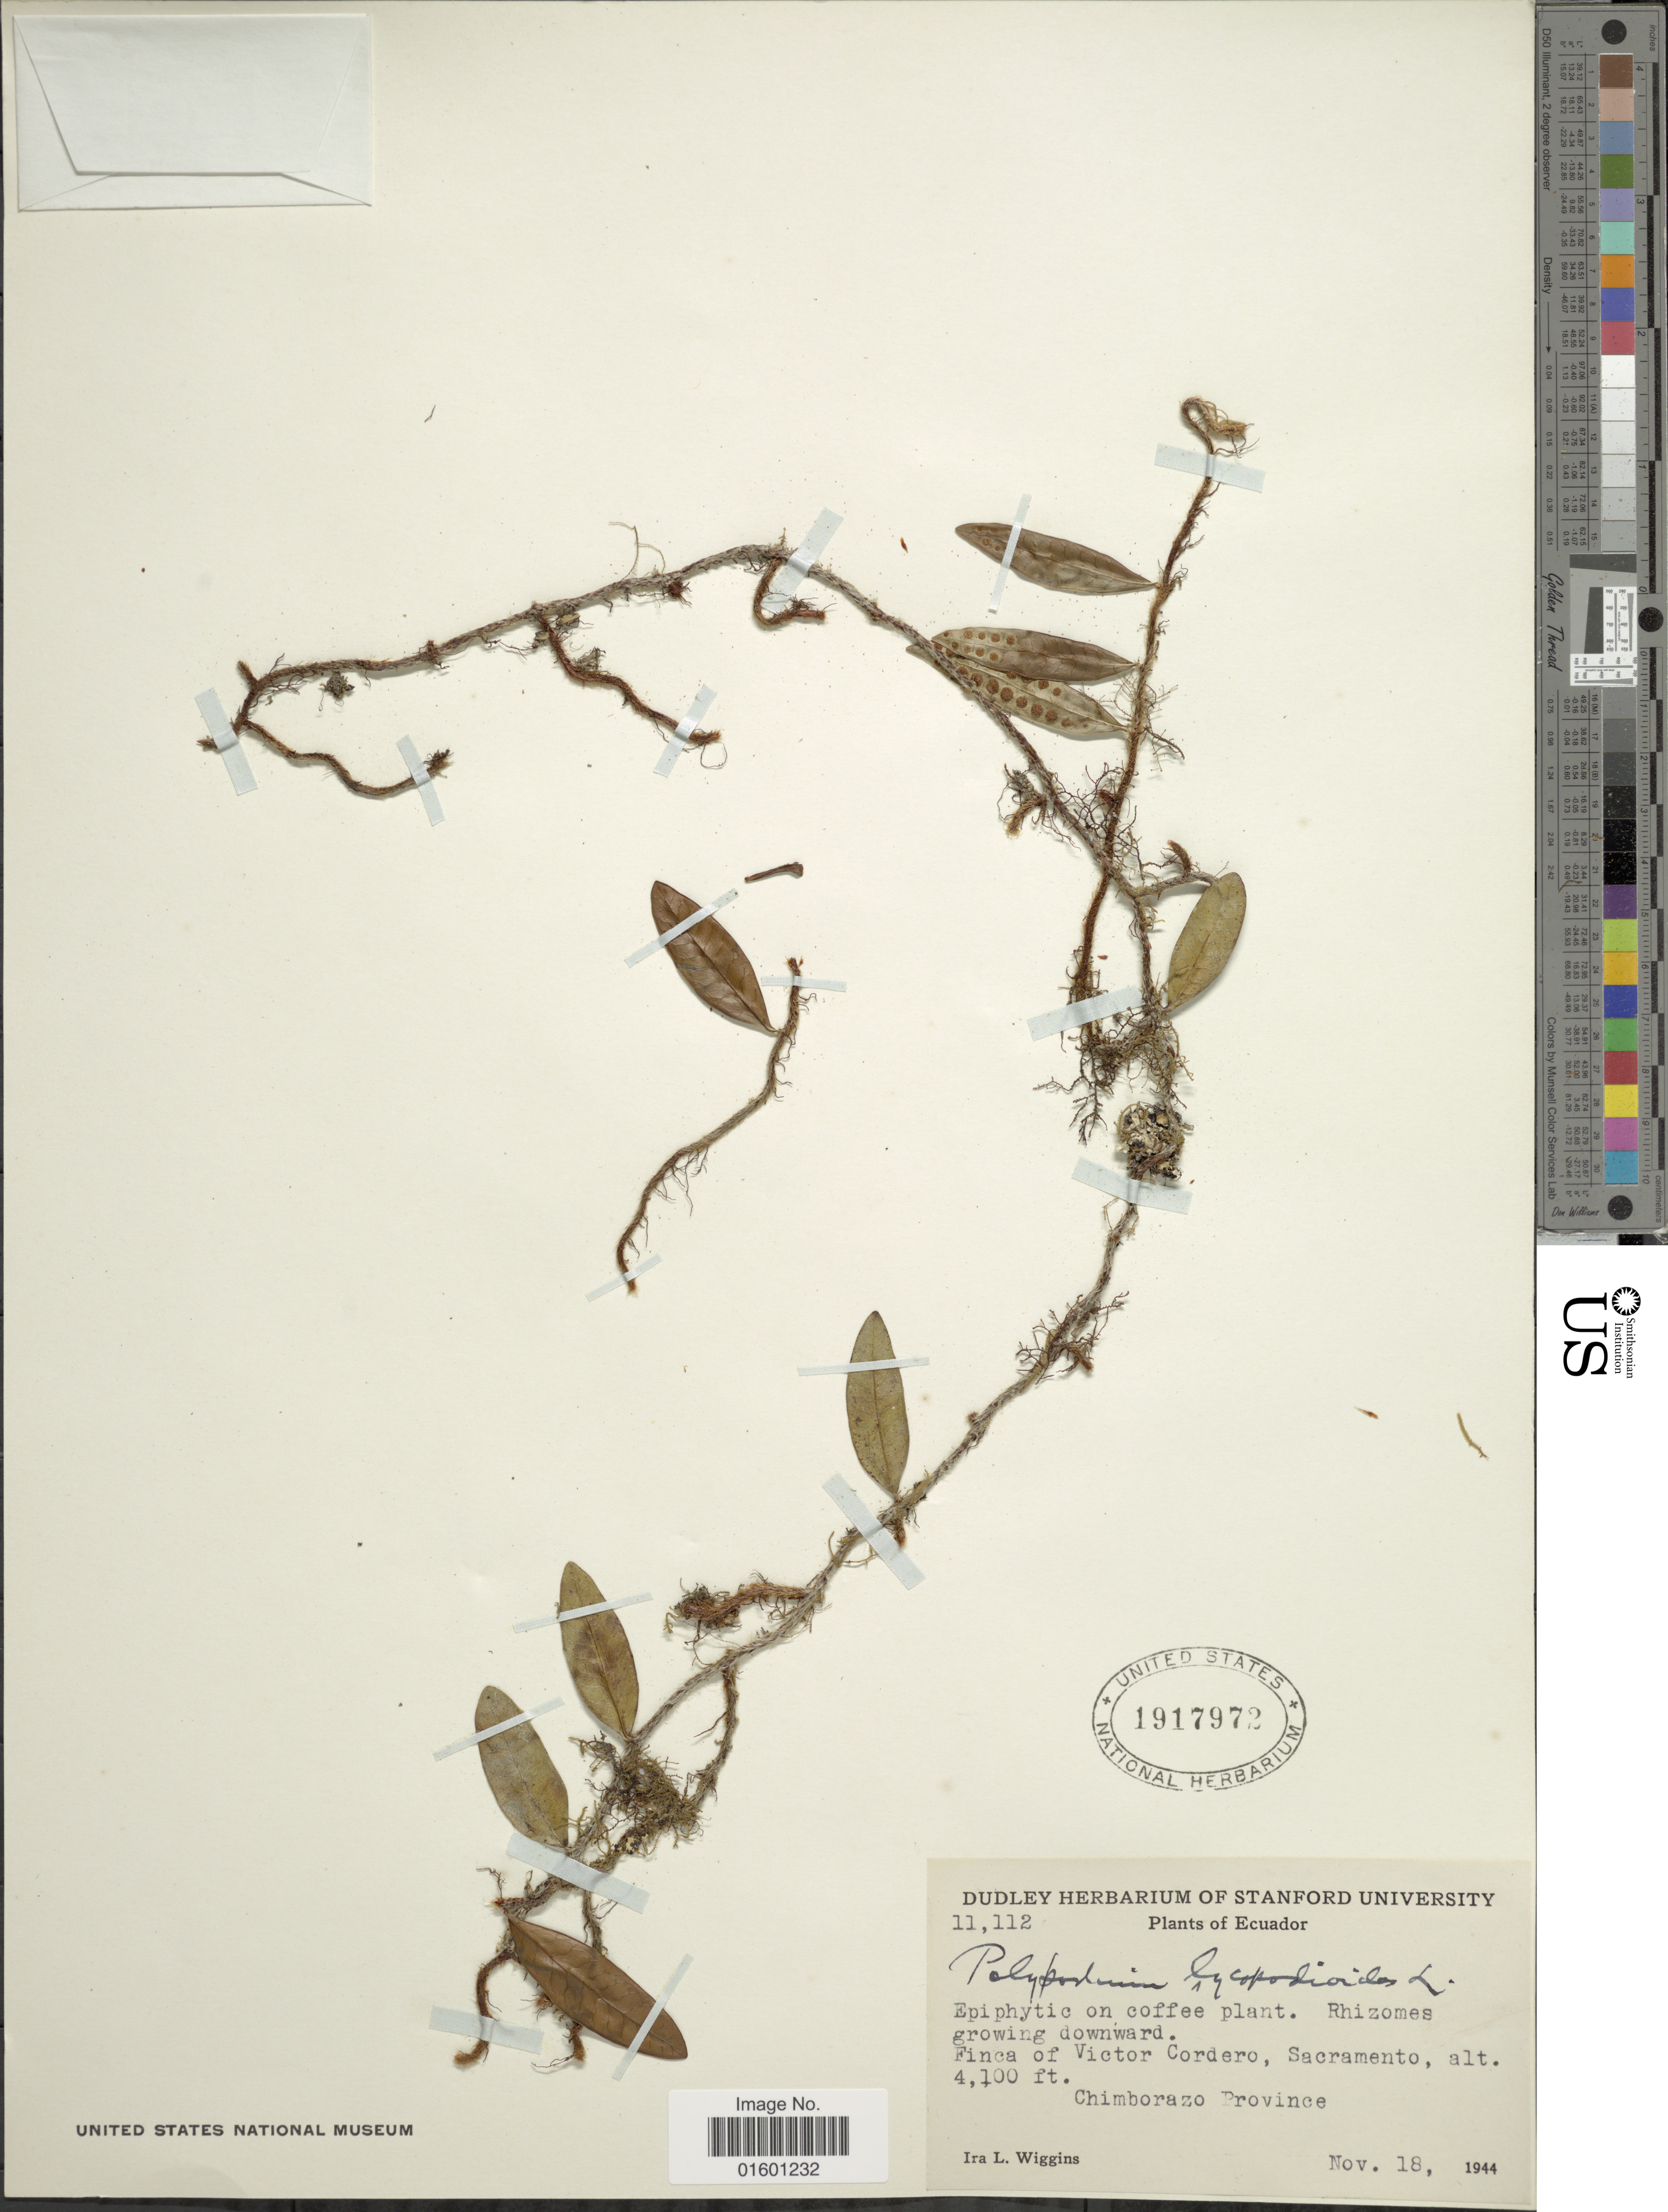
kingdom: Plantae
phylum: Tracheophyta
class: Polypodiopsida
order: Polypodiales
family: Polypodiaceae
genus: Microgramma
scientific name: Microgramma lycopodioides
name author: (L.) Copel.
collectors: I. L. Wiggins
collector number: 11112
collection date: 1944-11-18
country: Ecuador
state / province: Chimborazo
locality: Epiphytic on coffee plant. Rhizomes growing downward. Finca of Victor Cordero, Sacramento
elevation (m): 1250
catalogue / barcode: US 1917972